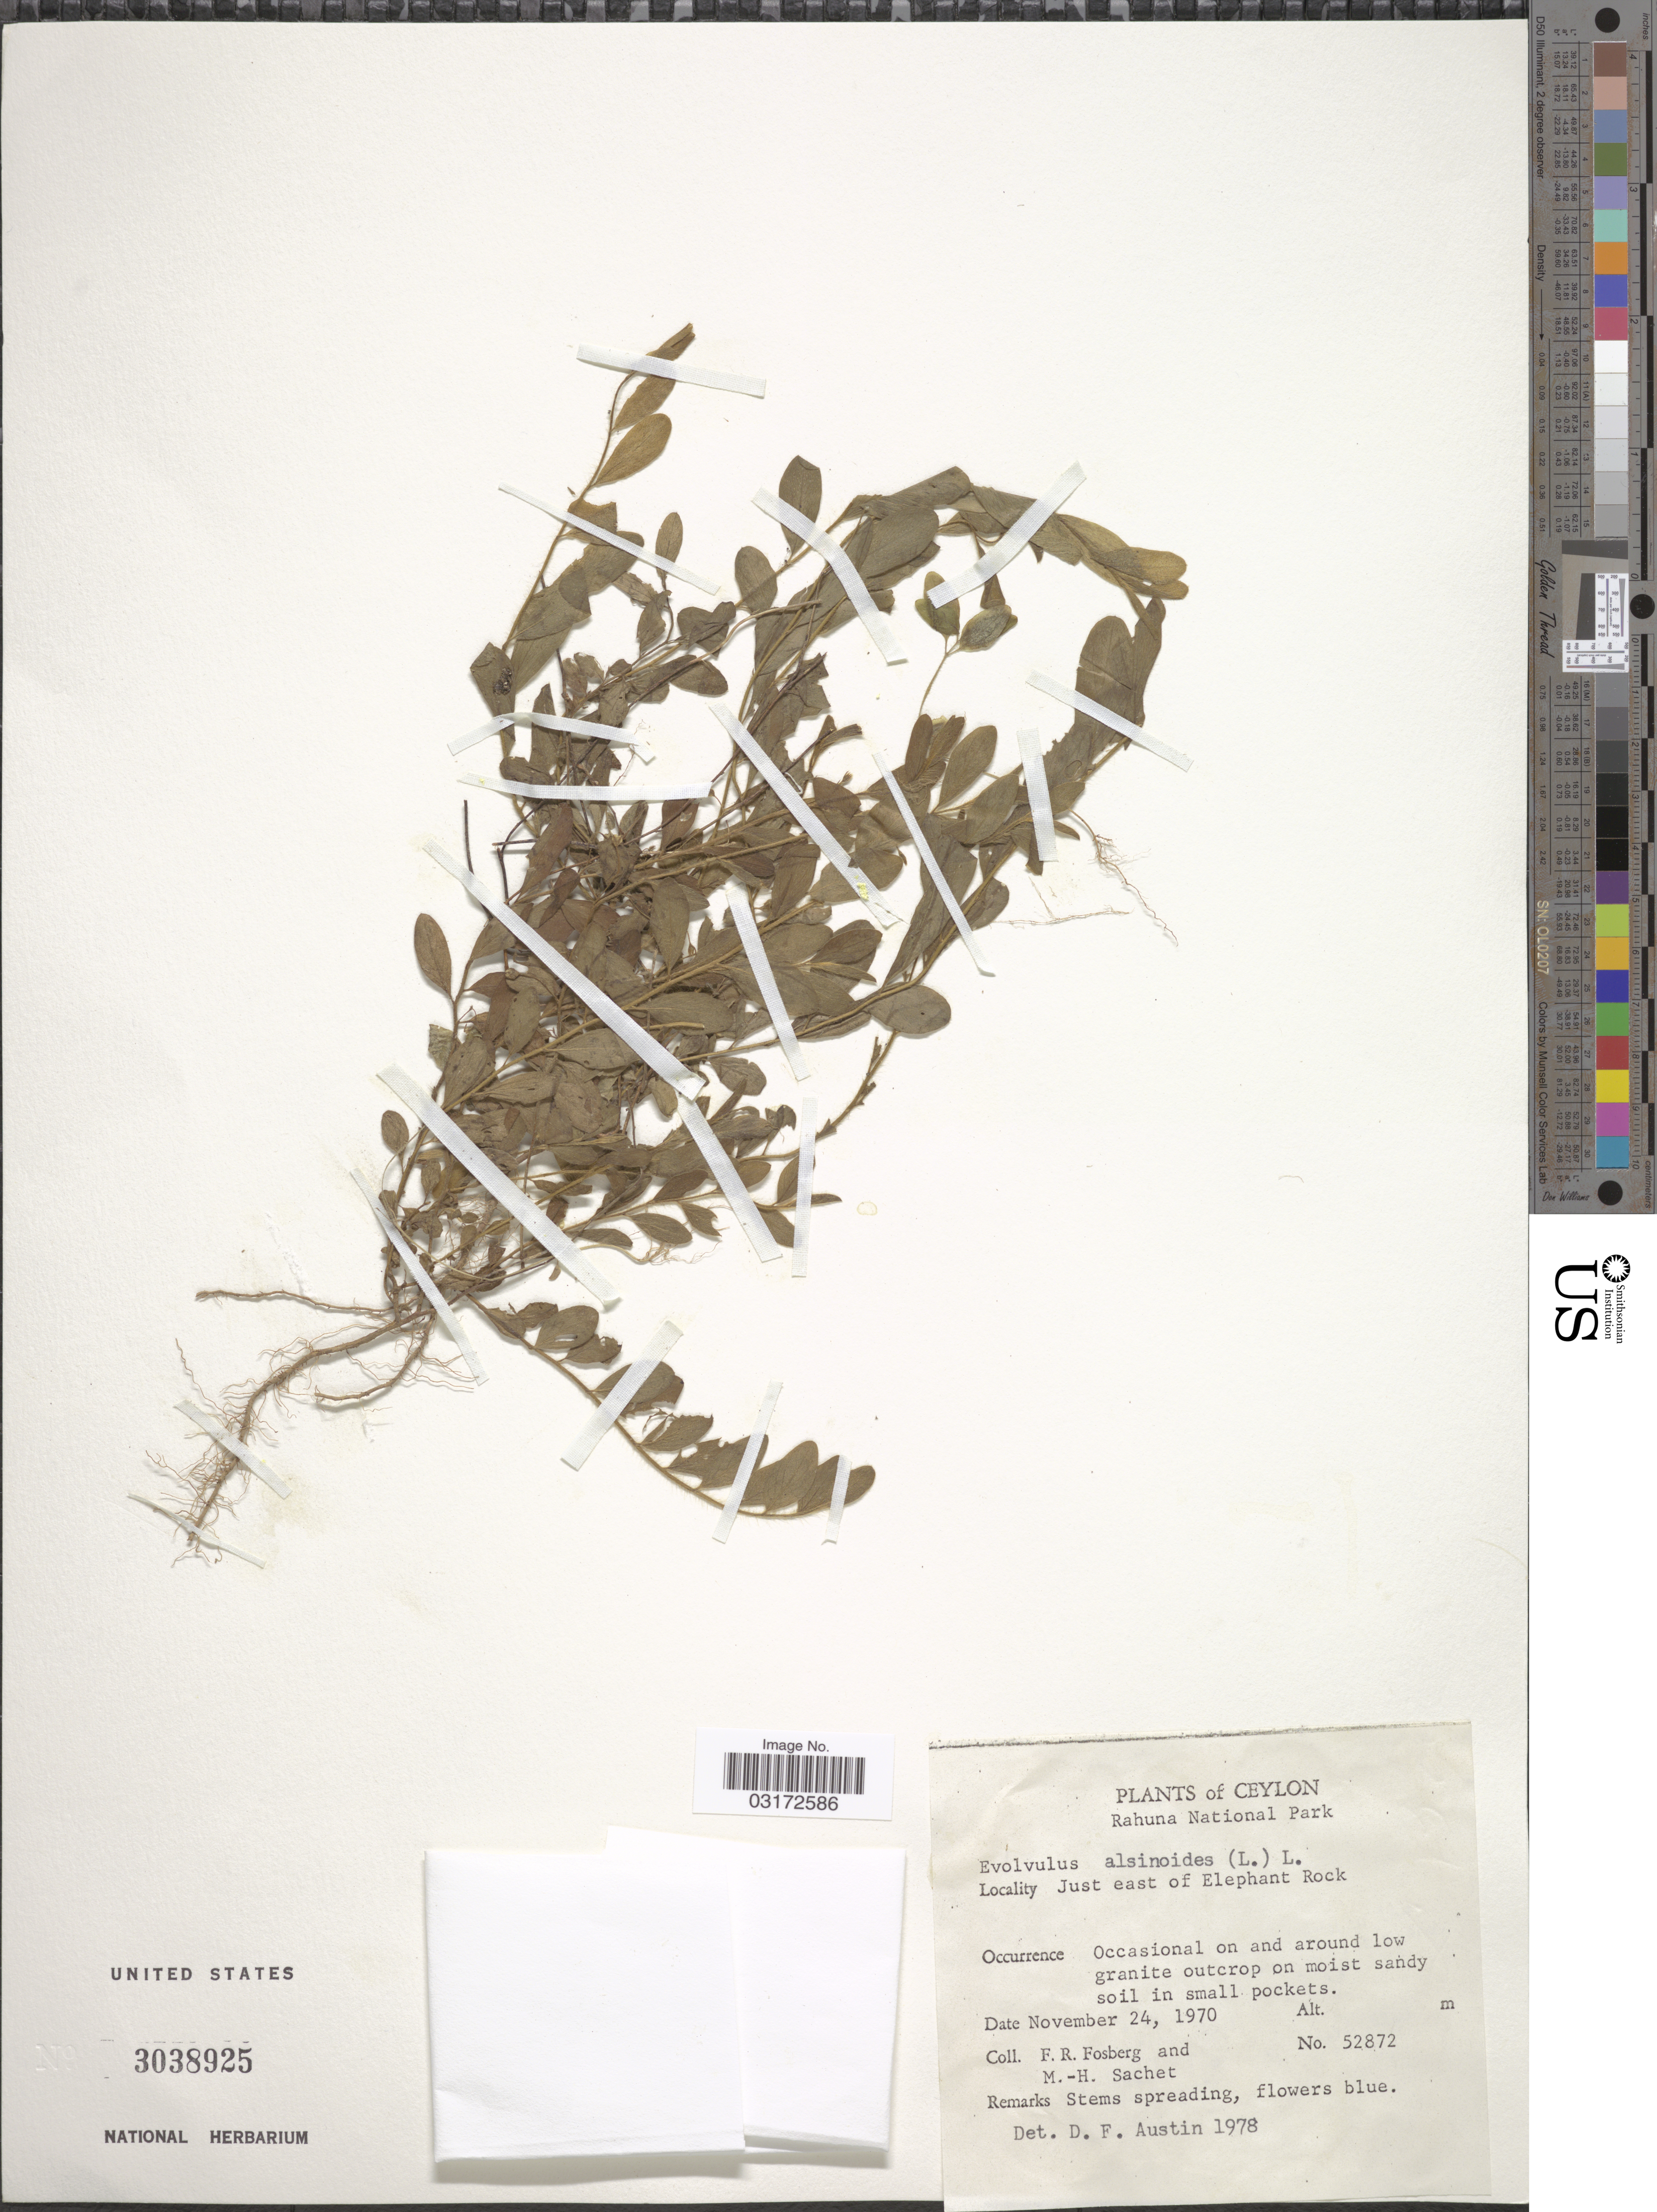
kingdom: Plantae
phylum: Tracheophyta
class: Magnoliopsida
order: Solanales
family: Convolvulaceae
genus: Evolvulus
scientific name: Evolvulus alsinoides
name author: (L.) L.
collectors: F. R. Fosberg & M.-H. Sachet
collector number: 52872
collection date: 1970-11-24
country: Sri Lanka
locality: Cylon. Rahuna National Park. Just east of Elephant Rock.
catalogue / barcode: US 3038925